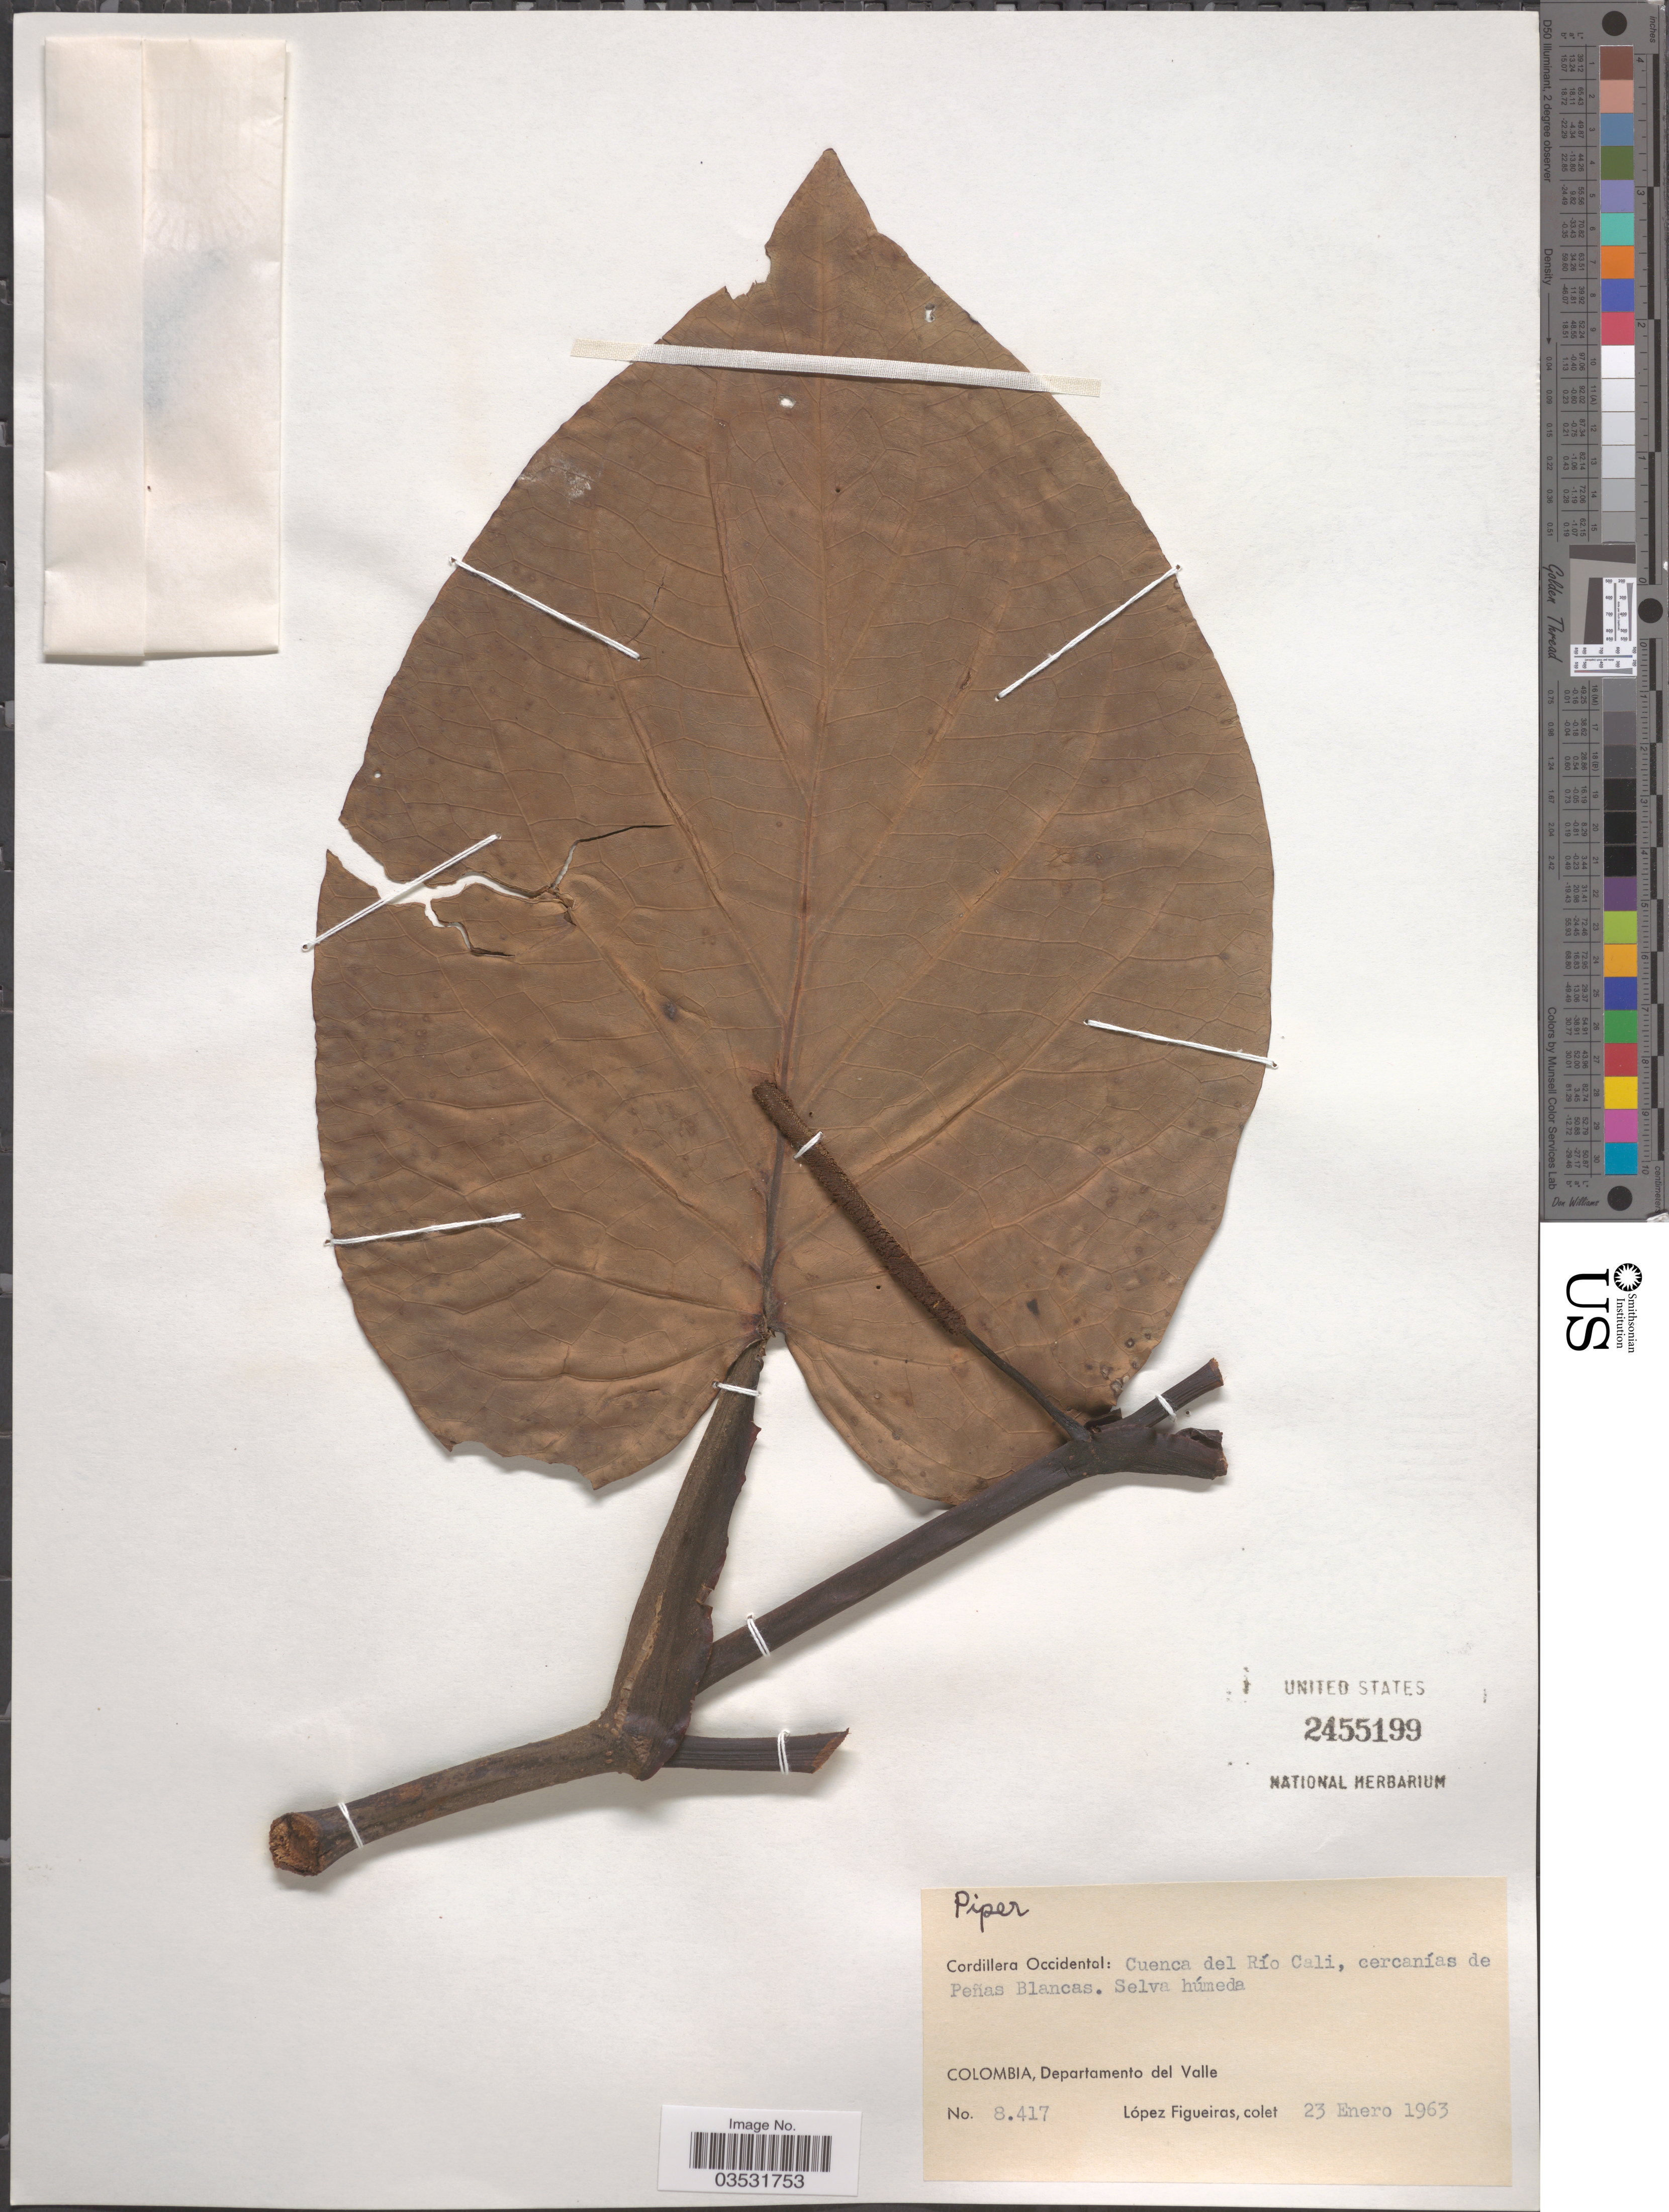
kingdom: Plantae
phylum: Tracheophyta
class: Magnoliopsida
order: Piperales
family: Piperaceae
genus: Piper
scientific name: Piper sp.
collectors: M. López Figueiras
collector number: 8417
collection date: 1963-01-23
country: Colombia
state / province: Valle del Cauca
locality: Cordillera Occidental: Cuenca del Río Cali, cercanías de Peñas Blancas. Departamento del Valle.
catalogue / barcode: US 2455199